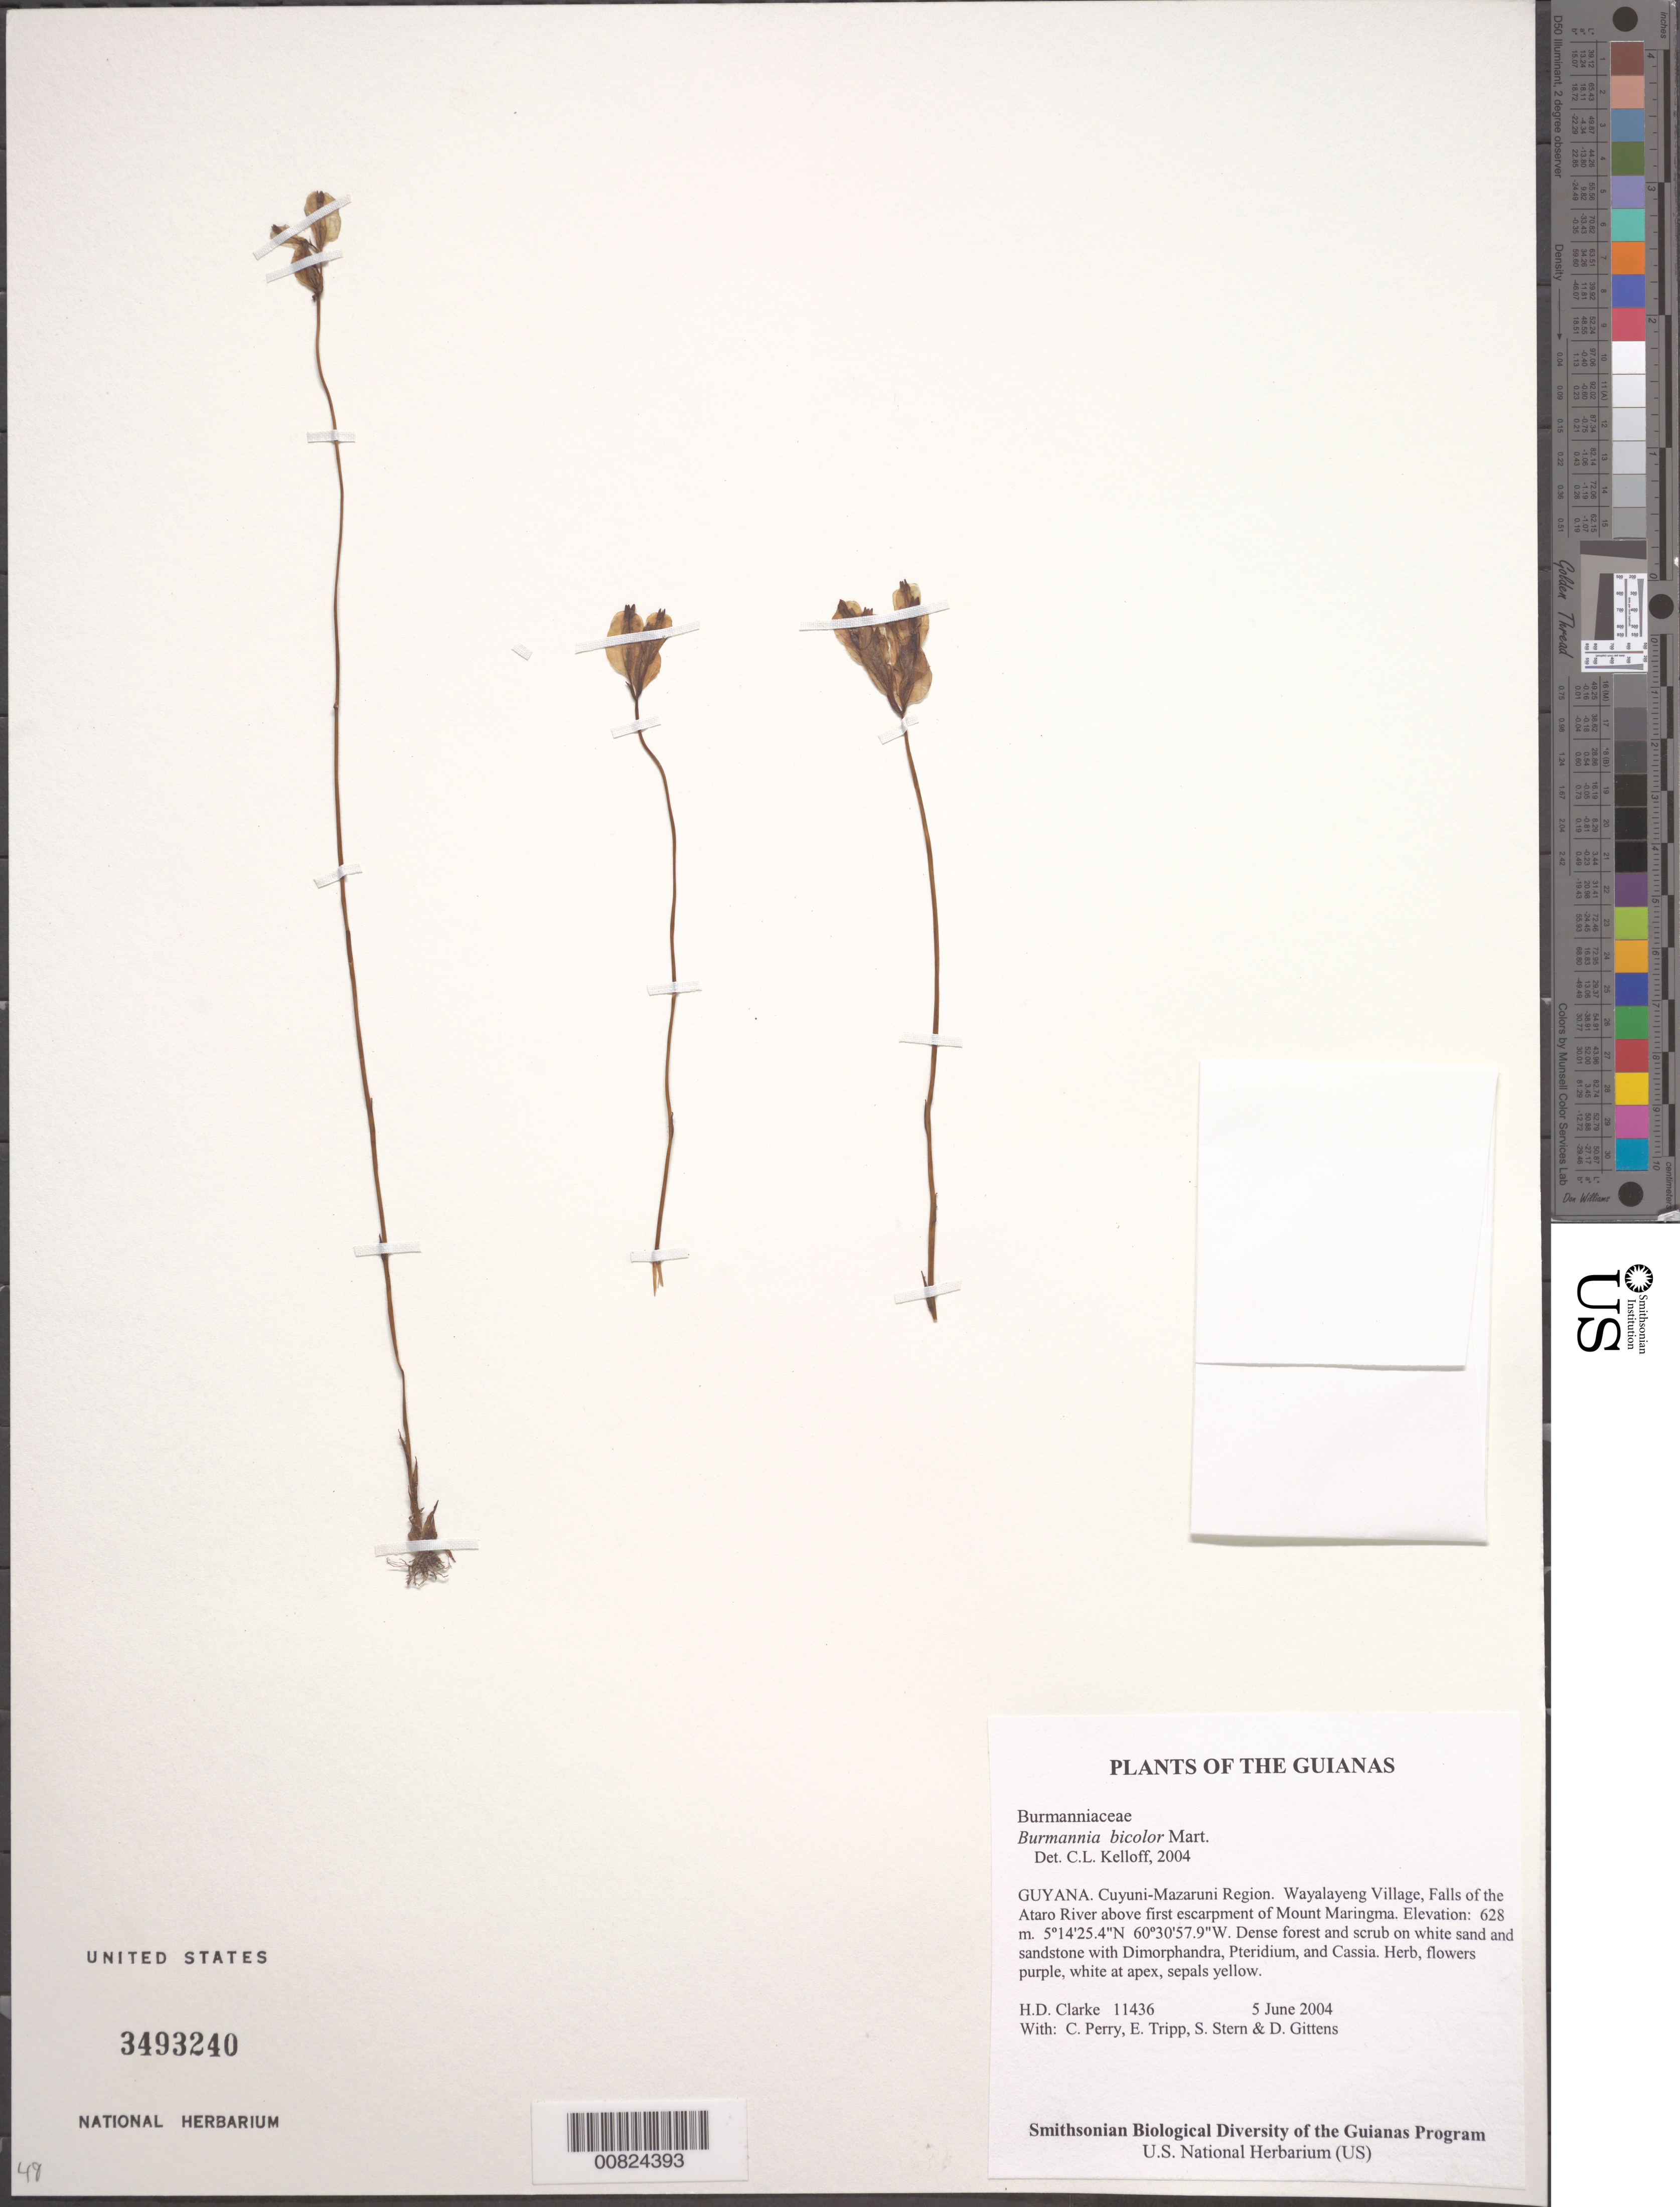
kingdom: Plantae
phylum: Tracheophyta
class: Liliopsida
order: Dioscoreales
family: Burmanniaceae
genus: Burmannia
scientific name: Burmannia bicolor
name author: Mart.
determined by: Kelloff, Carol L., (US), Smithsonian Institution - National Museum of Natural History (UNITED STATES)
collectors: H. D. Clarke, C. Perry, E. Tripp, S. R. Stern & D. Gittens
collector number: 11436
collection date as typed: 5 June 2004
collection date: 2004-06-05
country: Guyana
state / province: Cuyuni-Mazaruni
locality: Wayalayeng Village, Falls of the Ataro River above first escarpment of Mount Maringma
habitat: Dense forest and scrub on white sand and sandstone with Dimorphandra, Pteridium, and Cassia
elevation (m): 628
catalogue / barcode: US 3493240